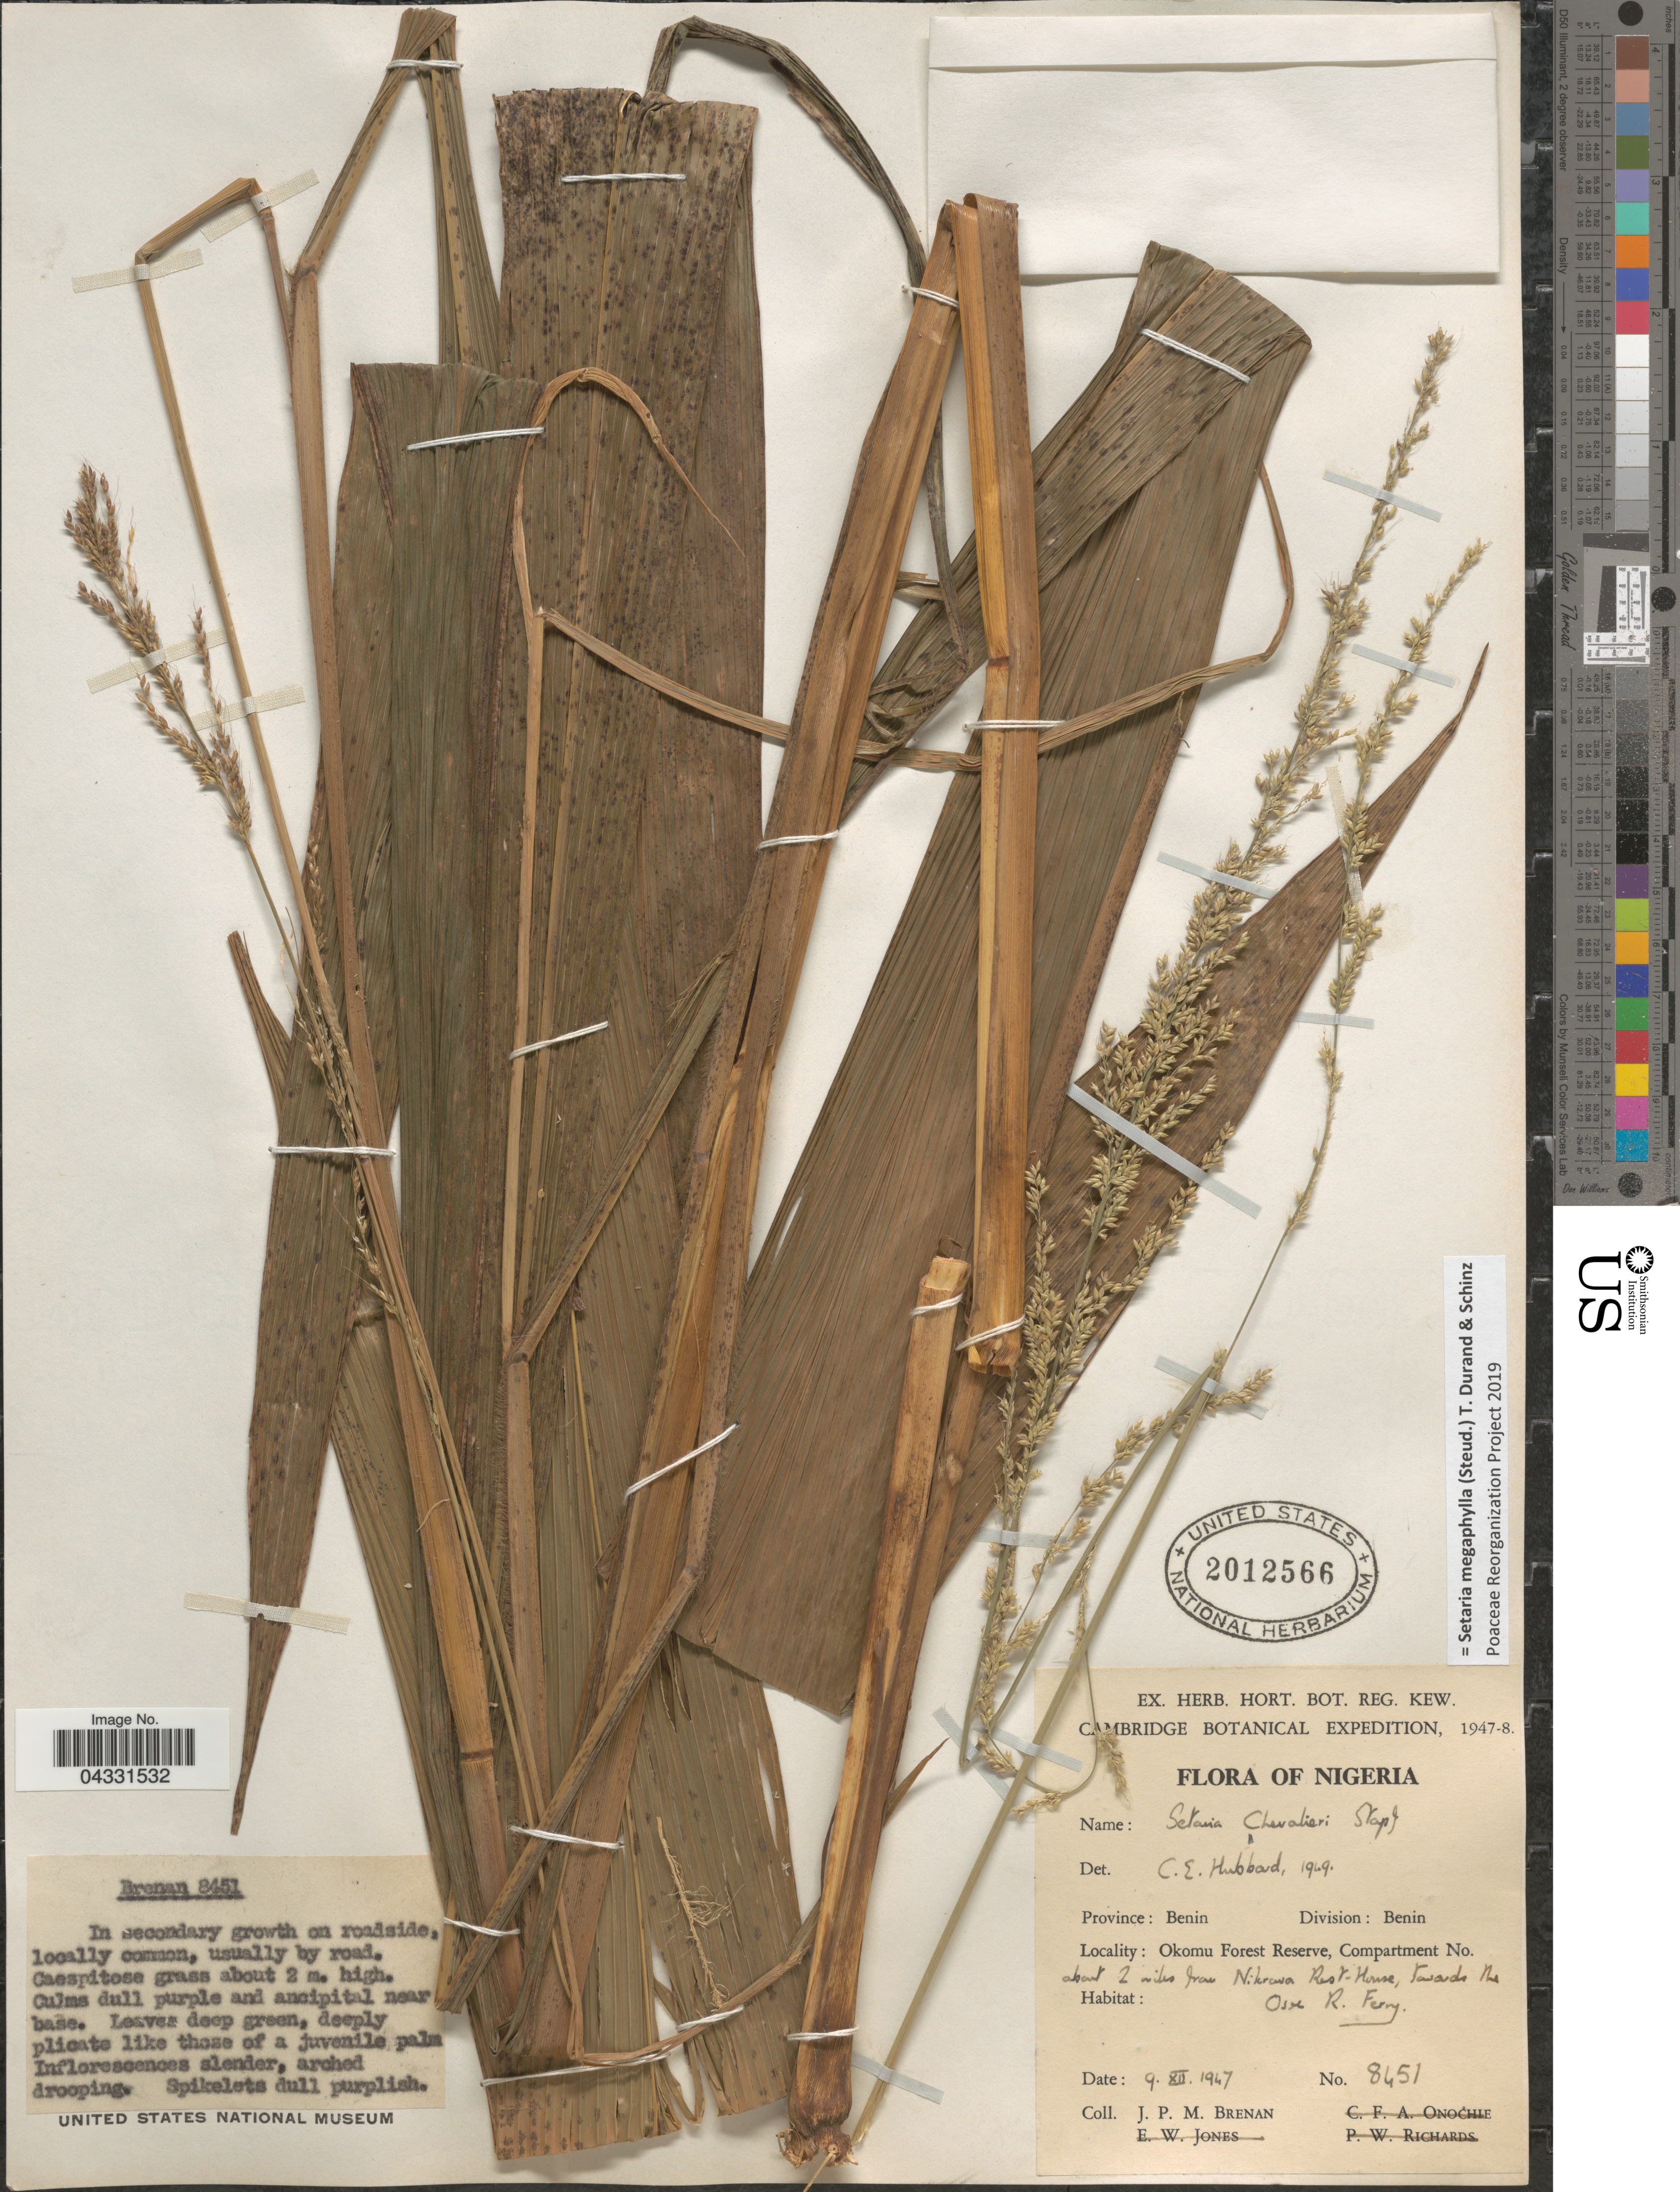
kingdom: Plantae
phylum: Tracheophyta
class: Liliopsida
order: Poales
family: Poaceae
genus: Setaria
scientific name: Setaria megaphylla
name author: (Steud.) Durieu & Schinz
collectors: J. Brenan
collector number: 8451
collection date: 1947-12-09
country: Nigeria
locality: In secondary growth on roadside, locally common, usually by road. Cambridge Botanical Expedition, 1947-8. Province: Benin Division: Benin. Okomu Forest Reserve, Compartment No. about 2 miles from Nikrowa [interpreted] Rest-House, towards the Osse [interpreted] R. Ferry.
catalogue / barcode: US 2012566